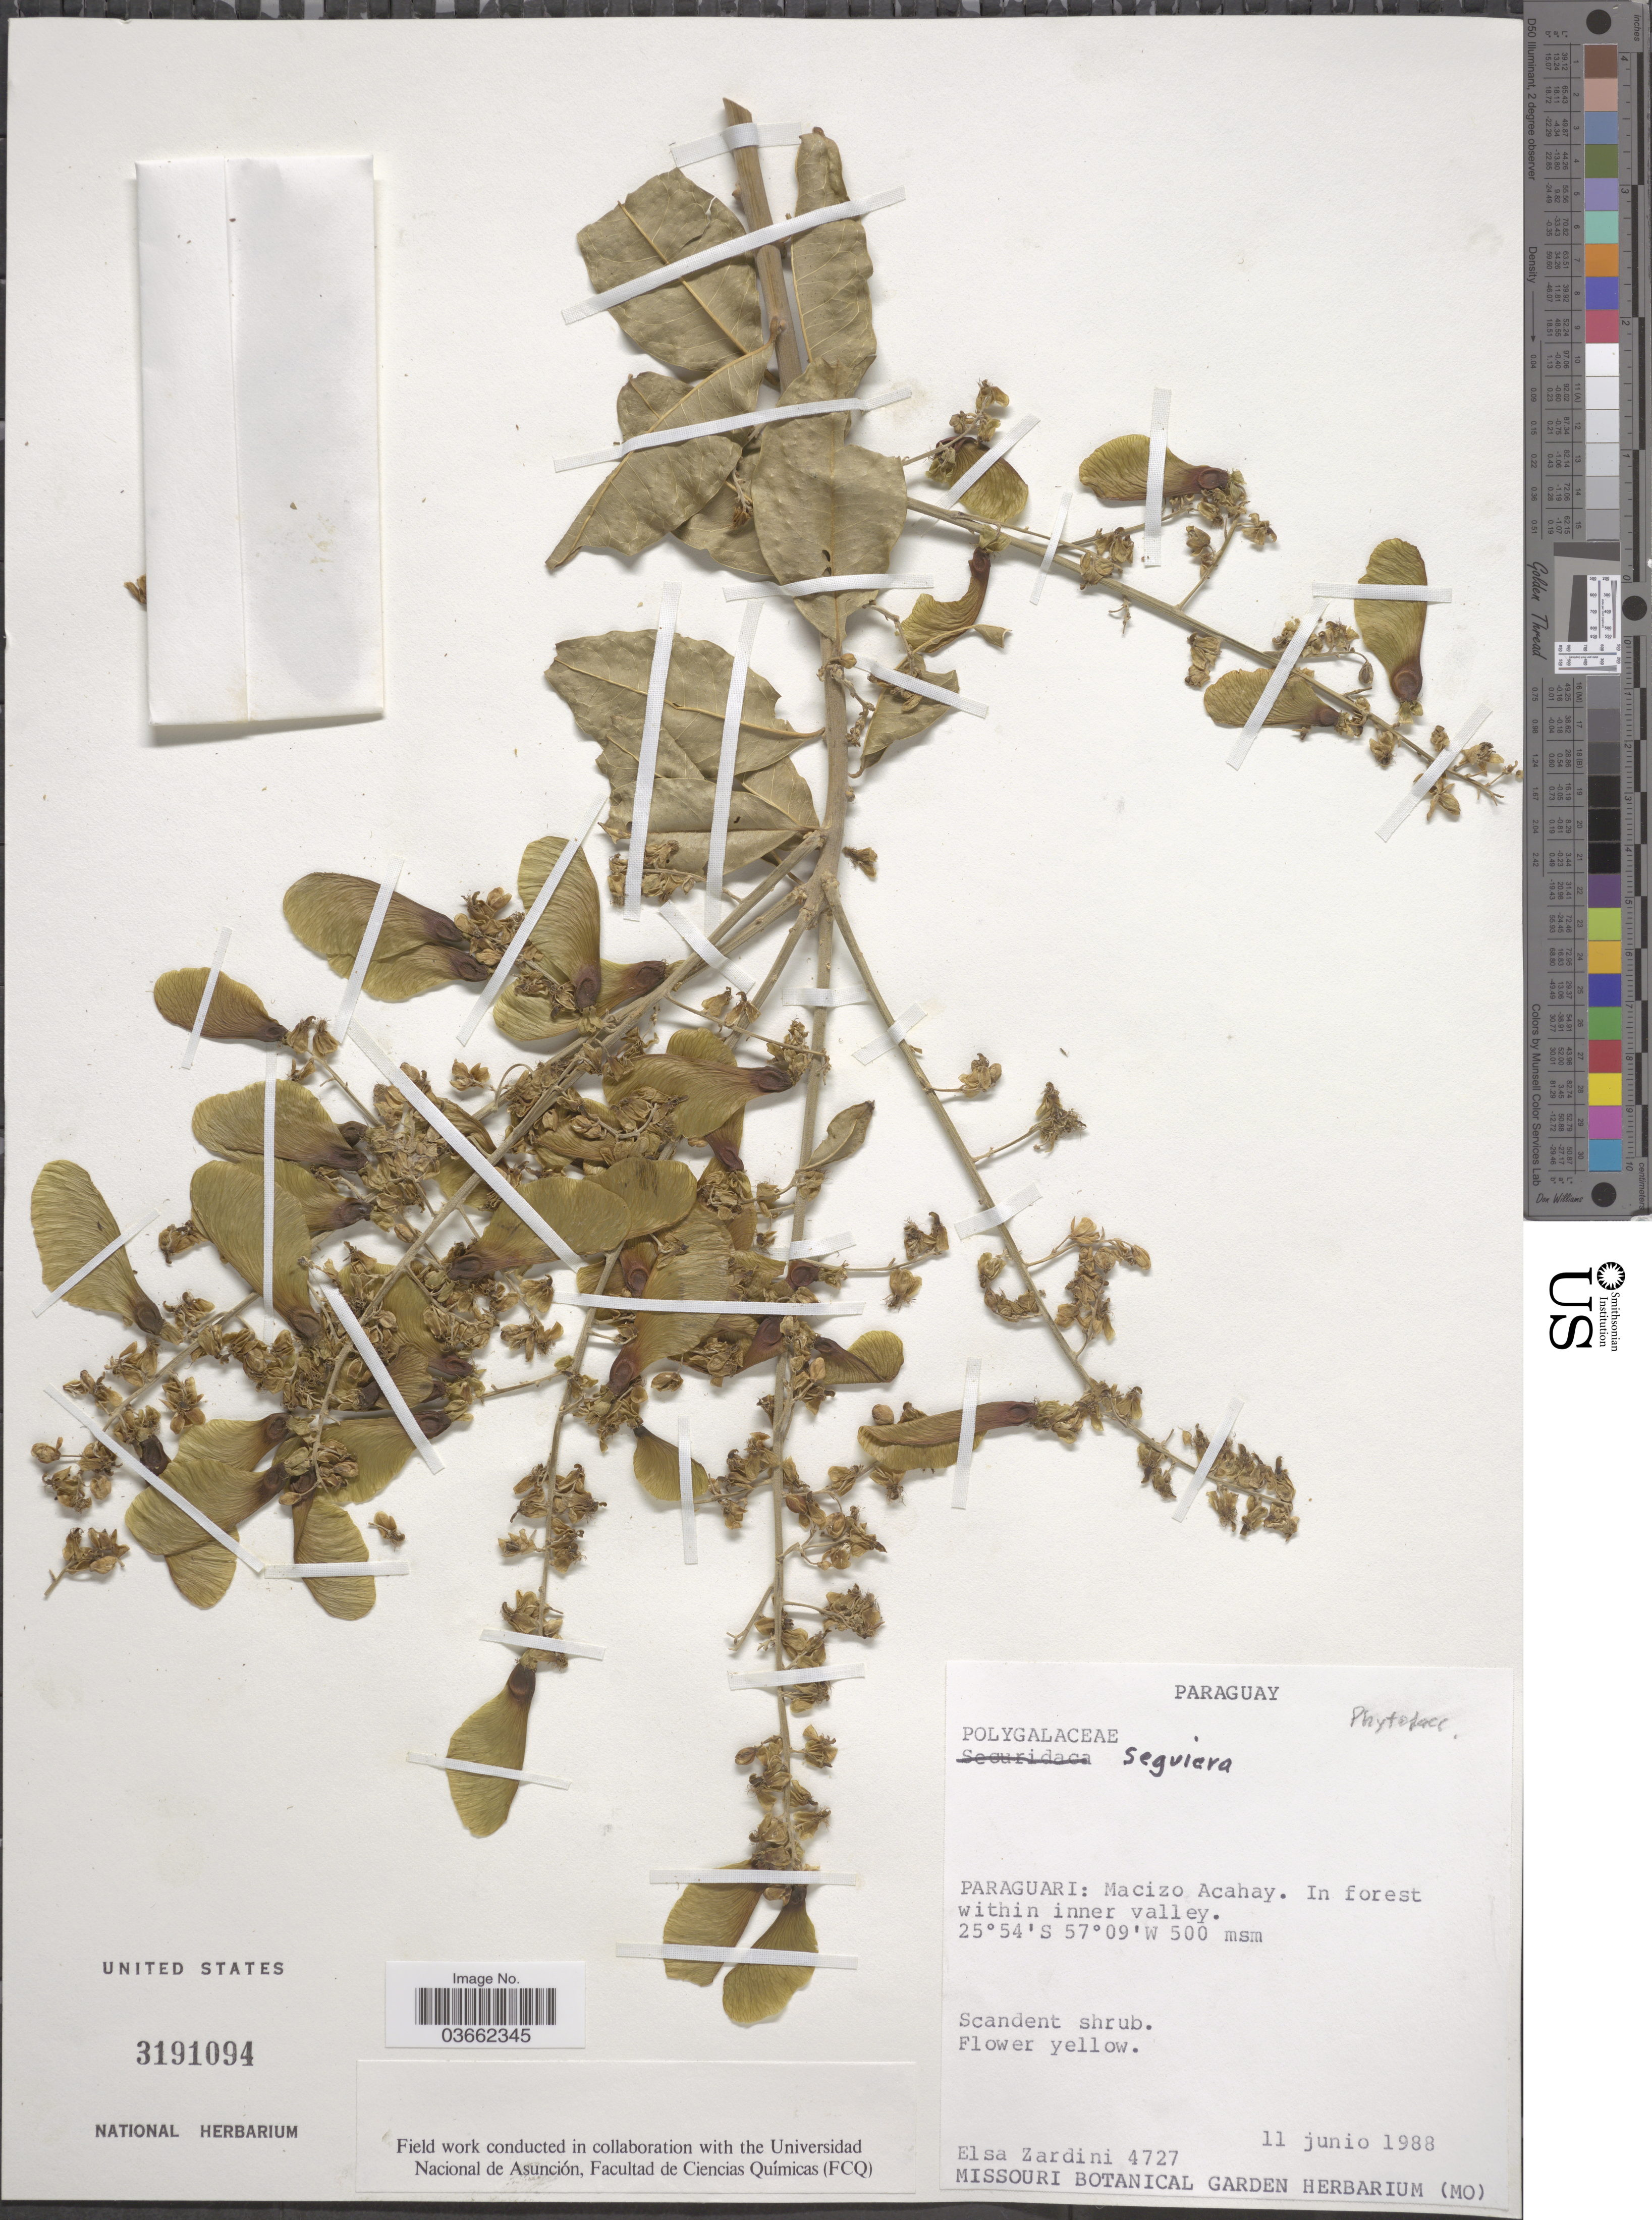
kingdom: Plantae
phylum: Tracheophyta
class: Magnoliopsida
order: Caryophyllales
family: Phytolaccaceae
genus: Seguieria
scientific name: Seguieria sp.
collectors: E. M. Zardini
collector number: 4727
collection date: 1988-06-11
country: Paraguay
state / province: Paraguari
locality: Macizo Acahay. In forest within inner valley.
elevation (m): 500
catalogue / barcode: US 3191094